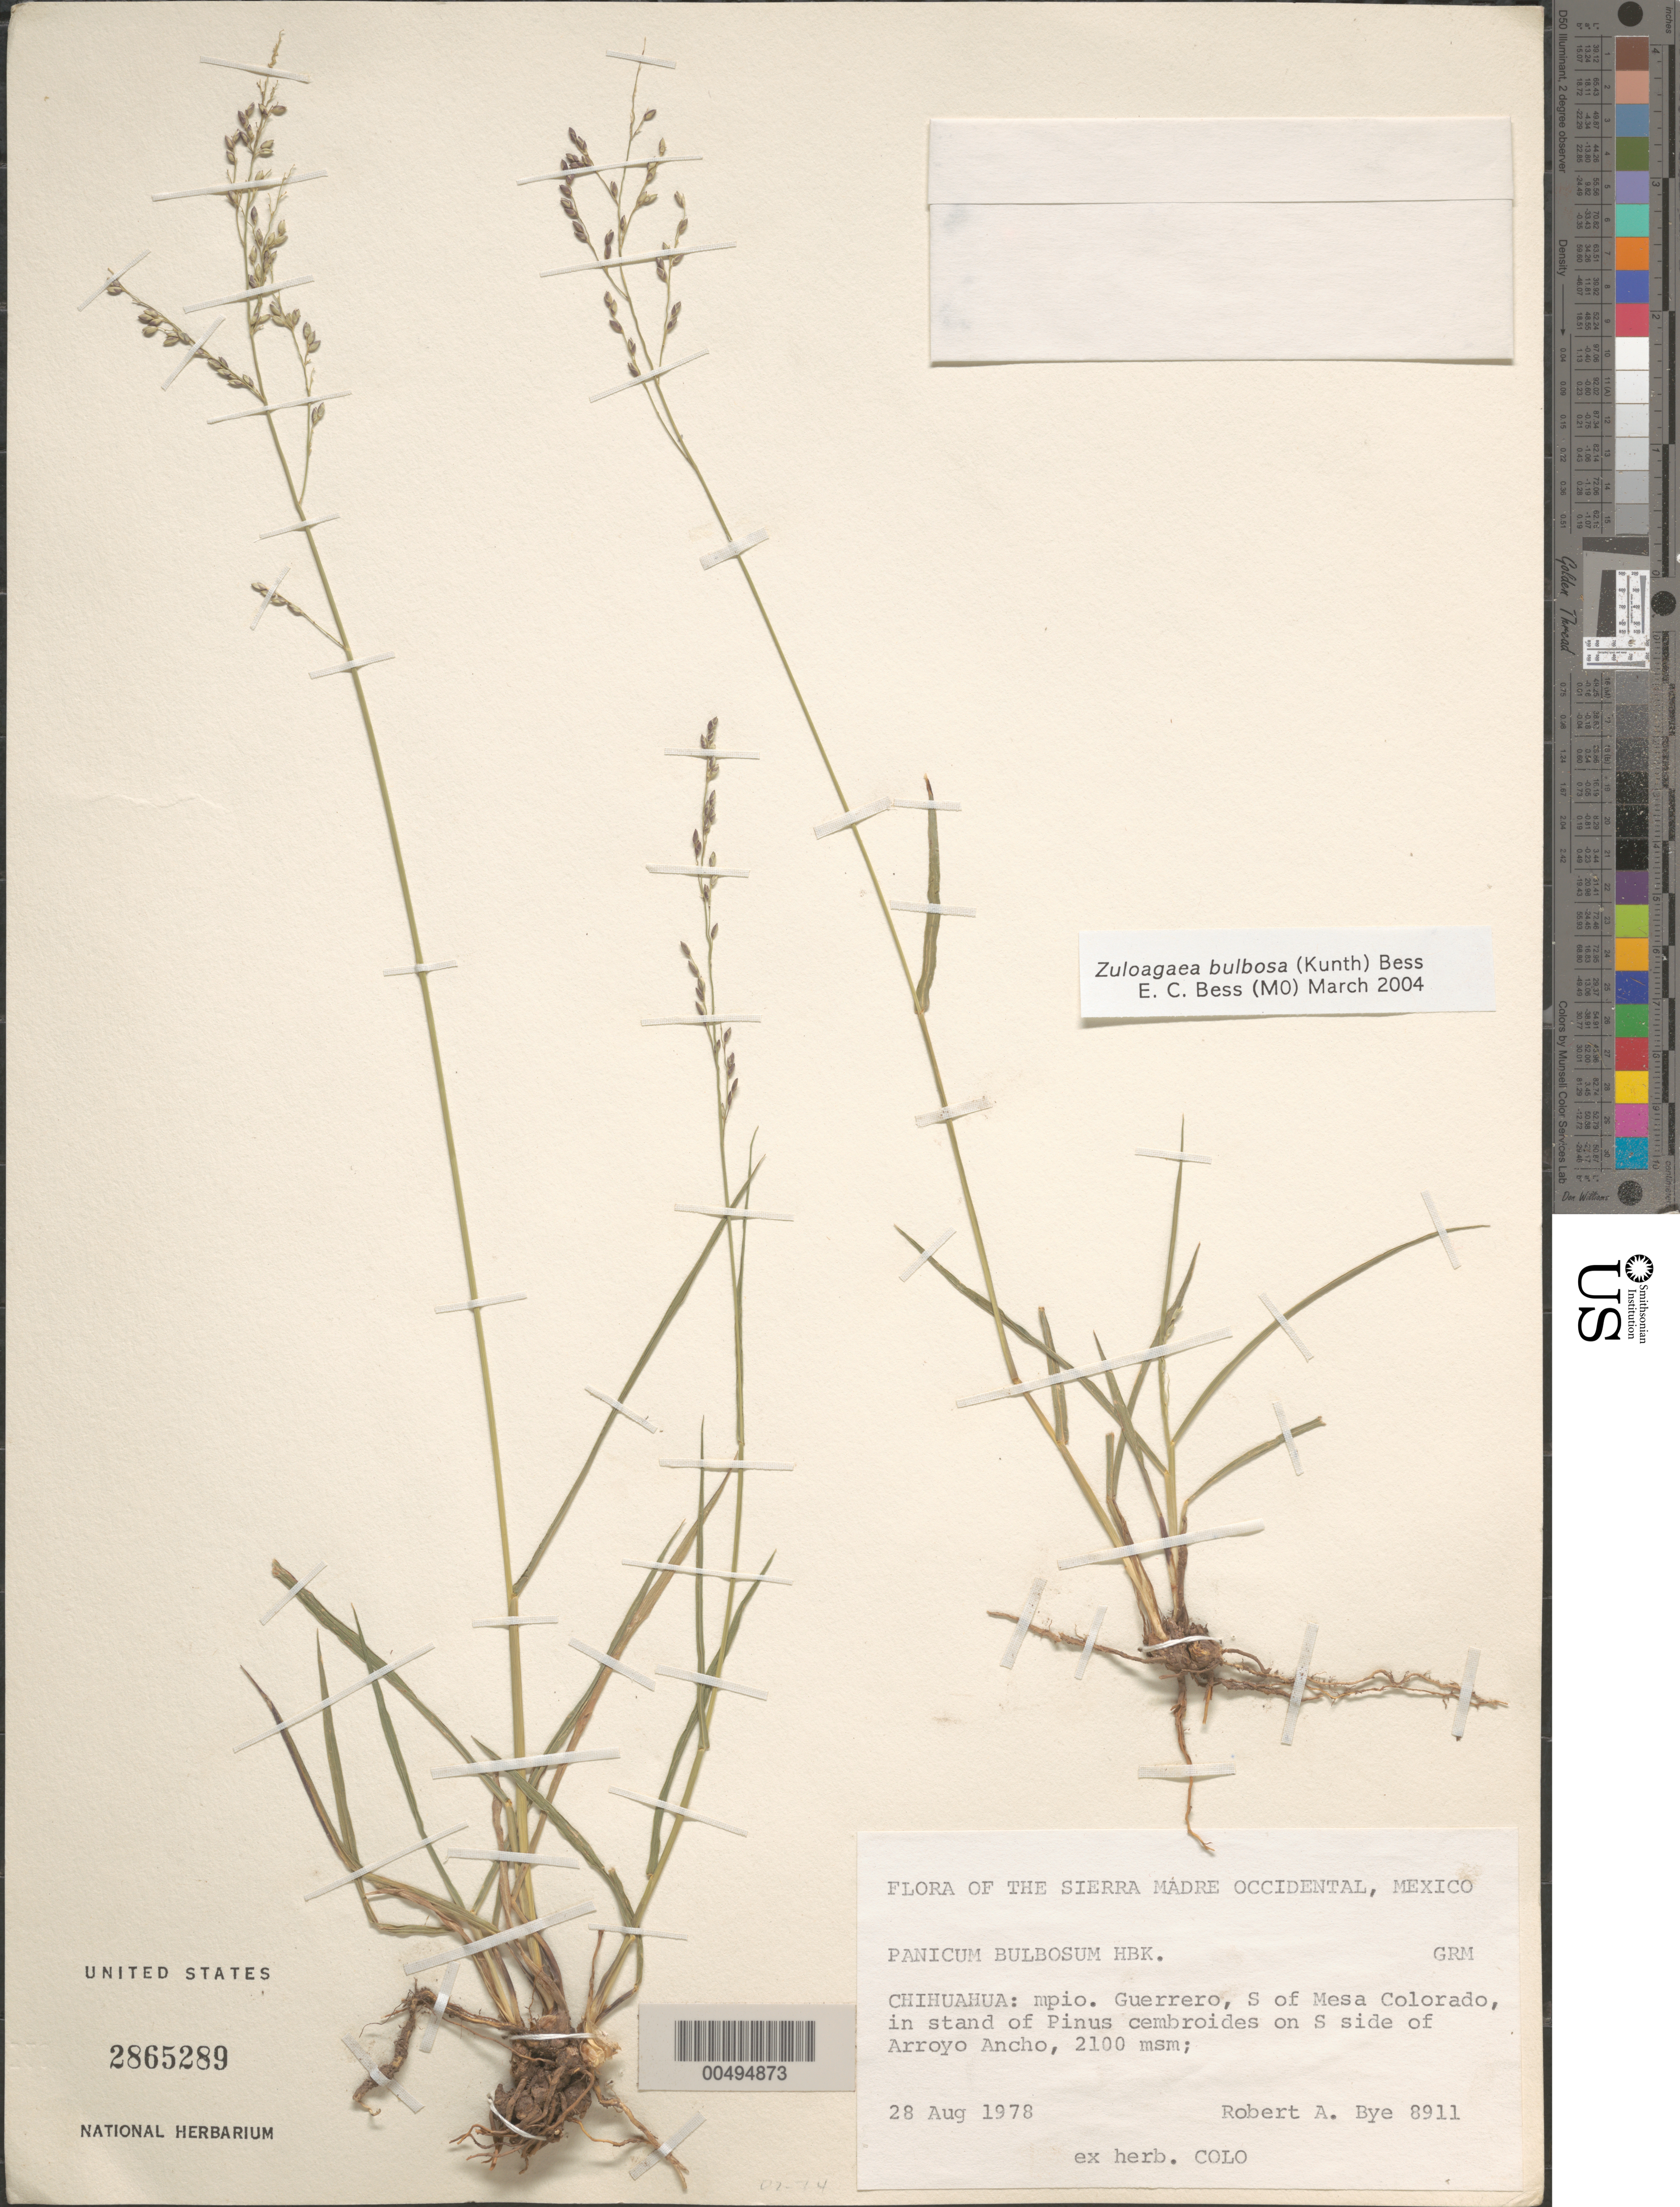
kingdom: Plantae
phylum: Tracheophyta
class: Liliopsida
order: Poales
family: Poaceae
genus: Panicum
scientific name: Panicum bulbosum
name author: Kunth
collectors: R. A. Bye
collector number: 8911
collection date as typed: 28 Aug 1978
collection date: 1978-08-28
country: Mexico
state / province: Chihuahua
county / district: Guerrero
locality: Sierra Madre Occidental, S of Mesa Colorado, on S side of Arroyo Ancho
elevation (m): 2100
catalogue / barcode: US 2865289